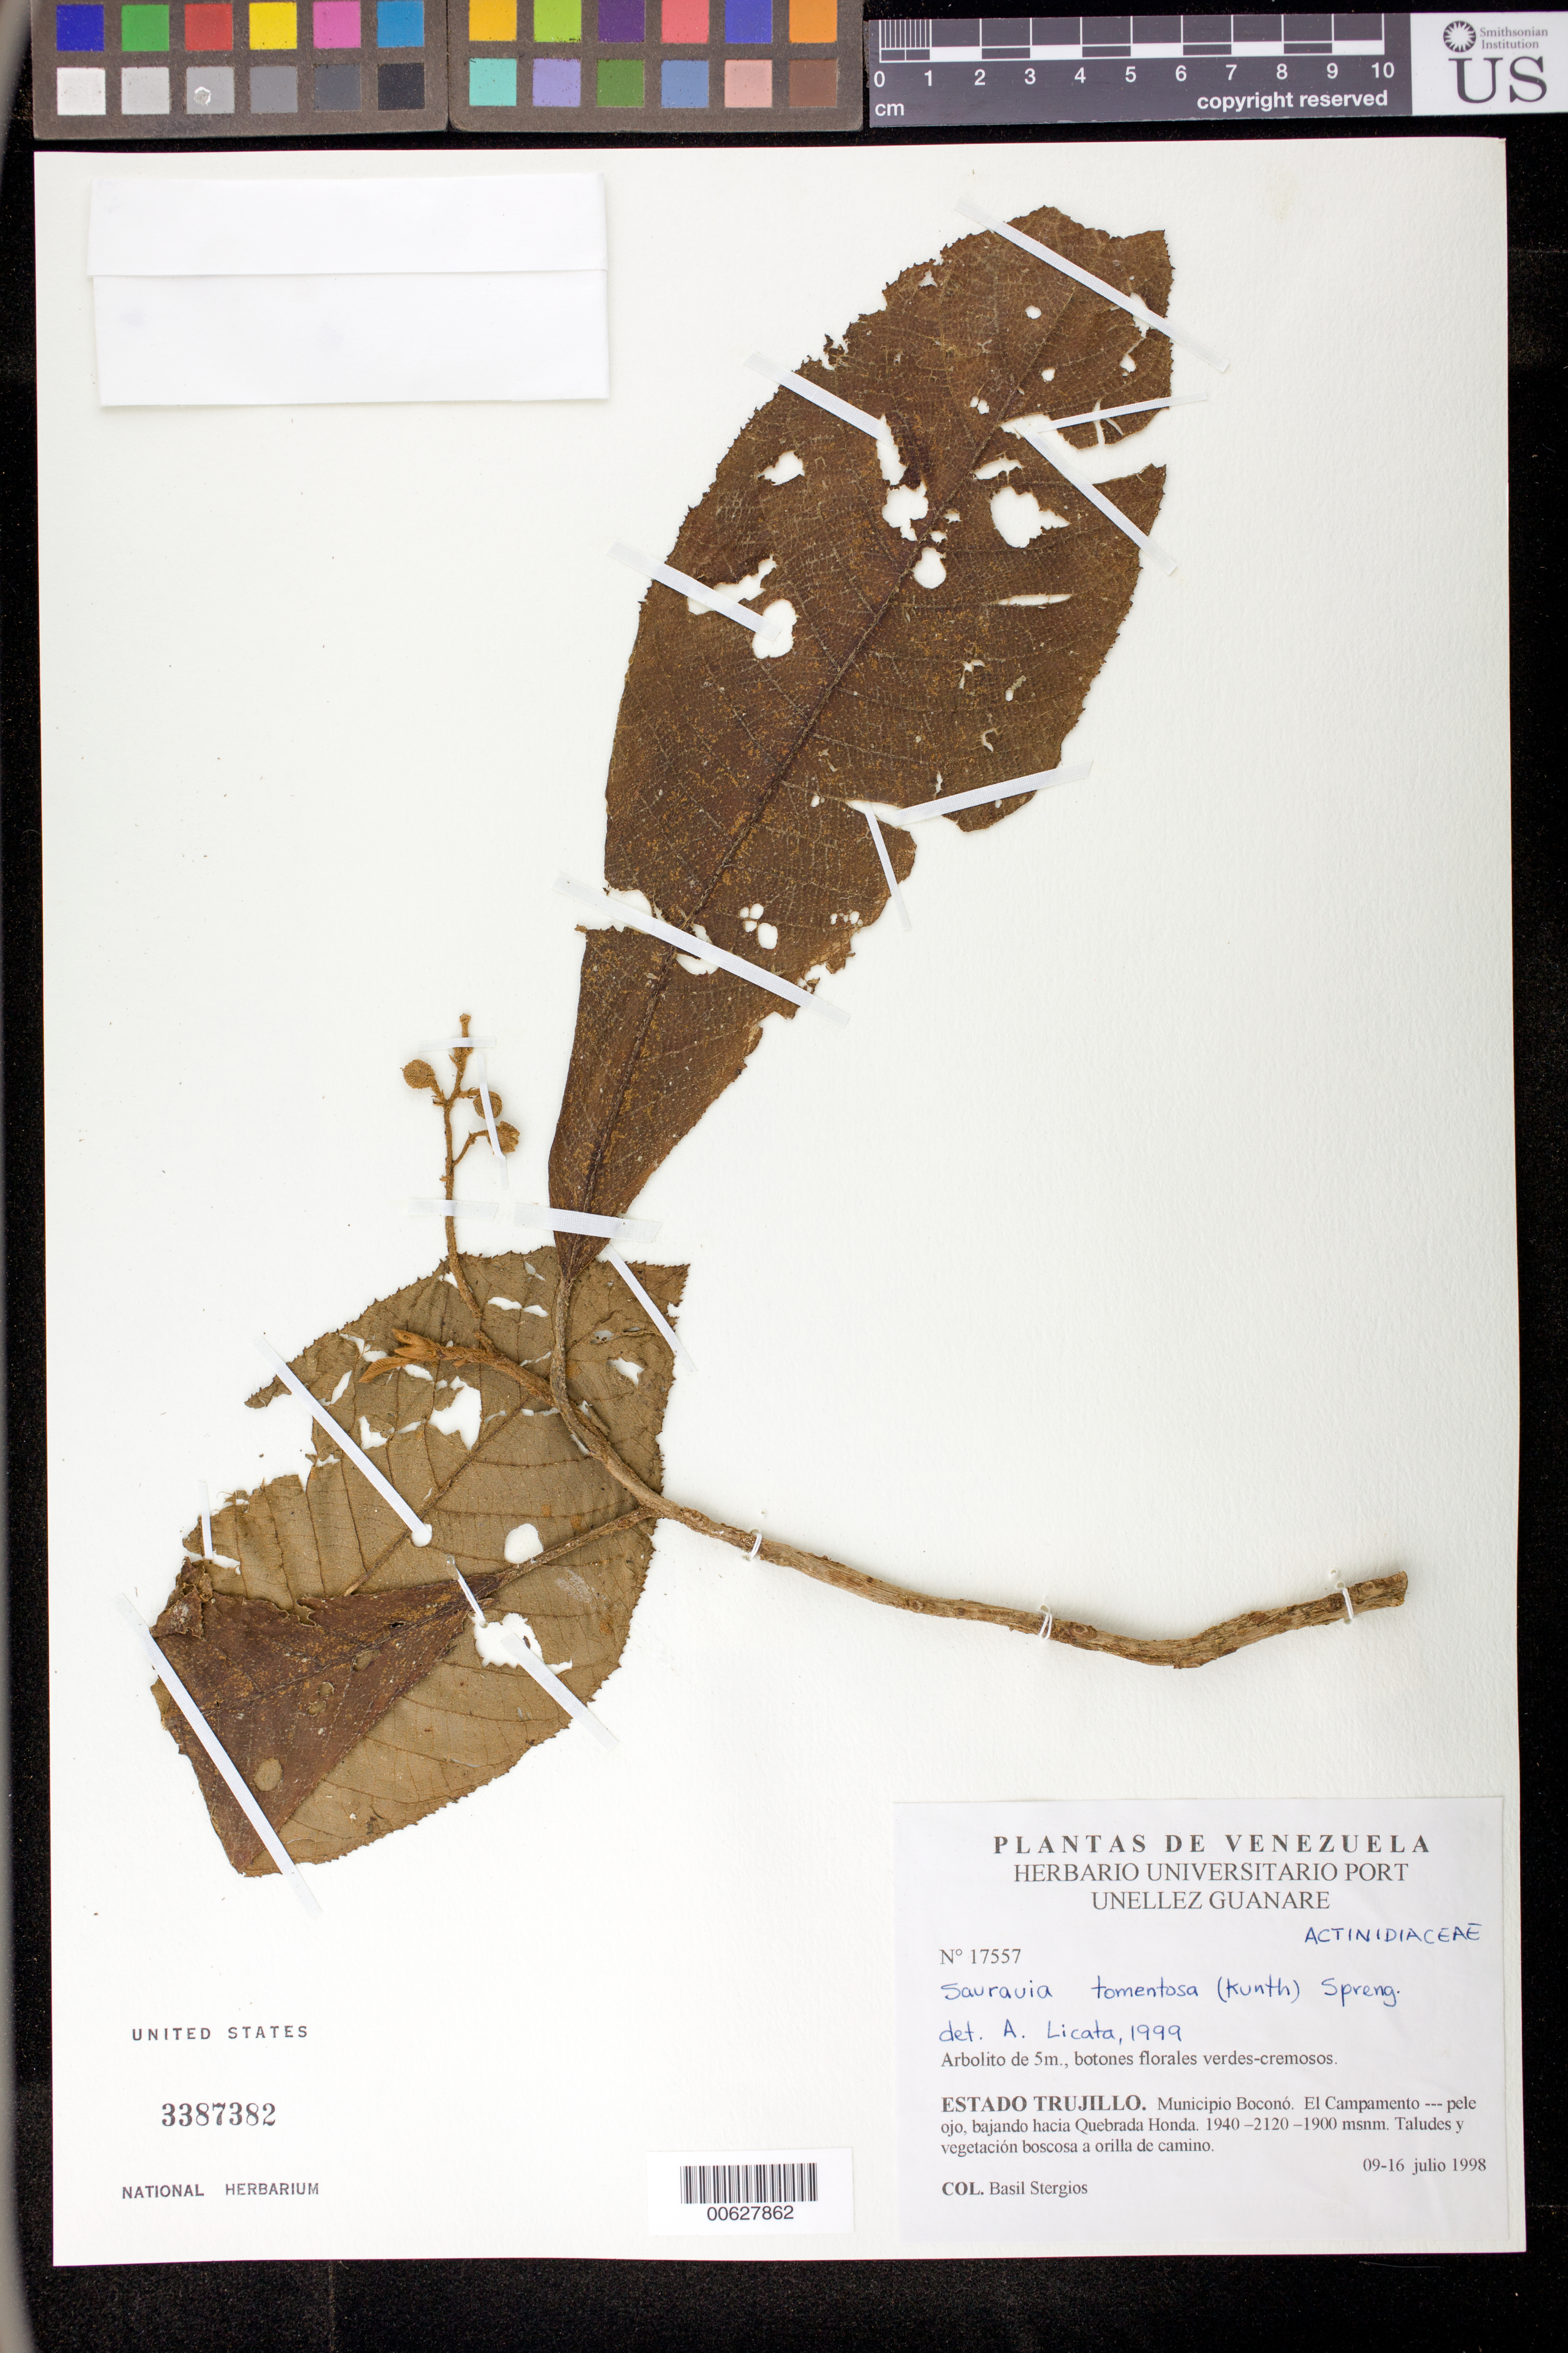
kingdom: Plantae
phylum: Tracheophyta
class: Magnoliopsida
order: Ericales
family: Actinidiaceae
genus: Saurauia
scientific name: Saurauia tomentosa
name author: (Kunth) Spreng.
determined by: Licata, A., (PORT), Univ. Nac. Exp. de los Llanos Ezequiel Zamora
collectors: B. G. Stergios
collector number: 17557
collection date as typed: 09 Jul 1998 to 16 Jul 1998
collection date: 1998-07-09/1998-07-16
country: Venezuela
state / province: Trujillo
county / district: Boconó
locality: Parque Nacional Guaramacal, El campamento-pele ojo, bajando hacia Quebrada Honda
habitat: Taludes y vegetación boscosa a orilla de camino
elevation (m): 1900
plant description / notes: PORT, US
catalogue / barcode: US 3387382